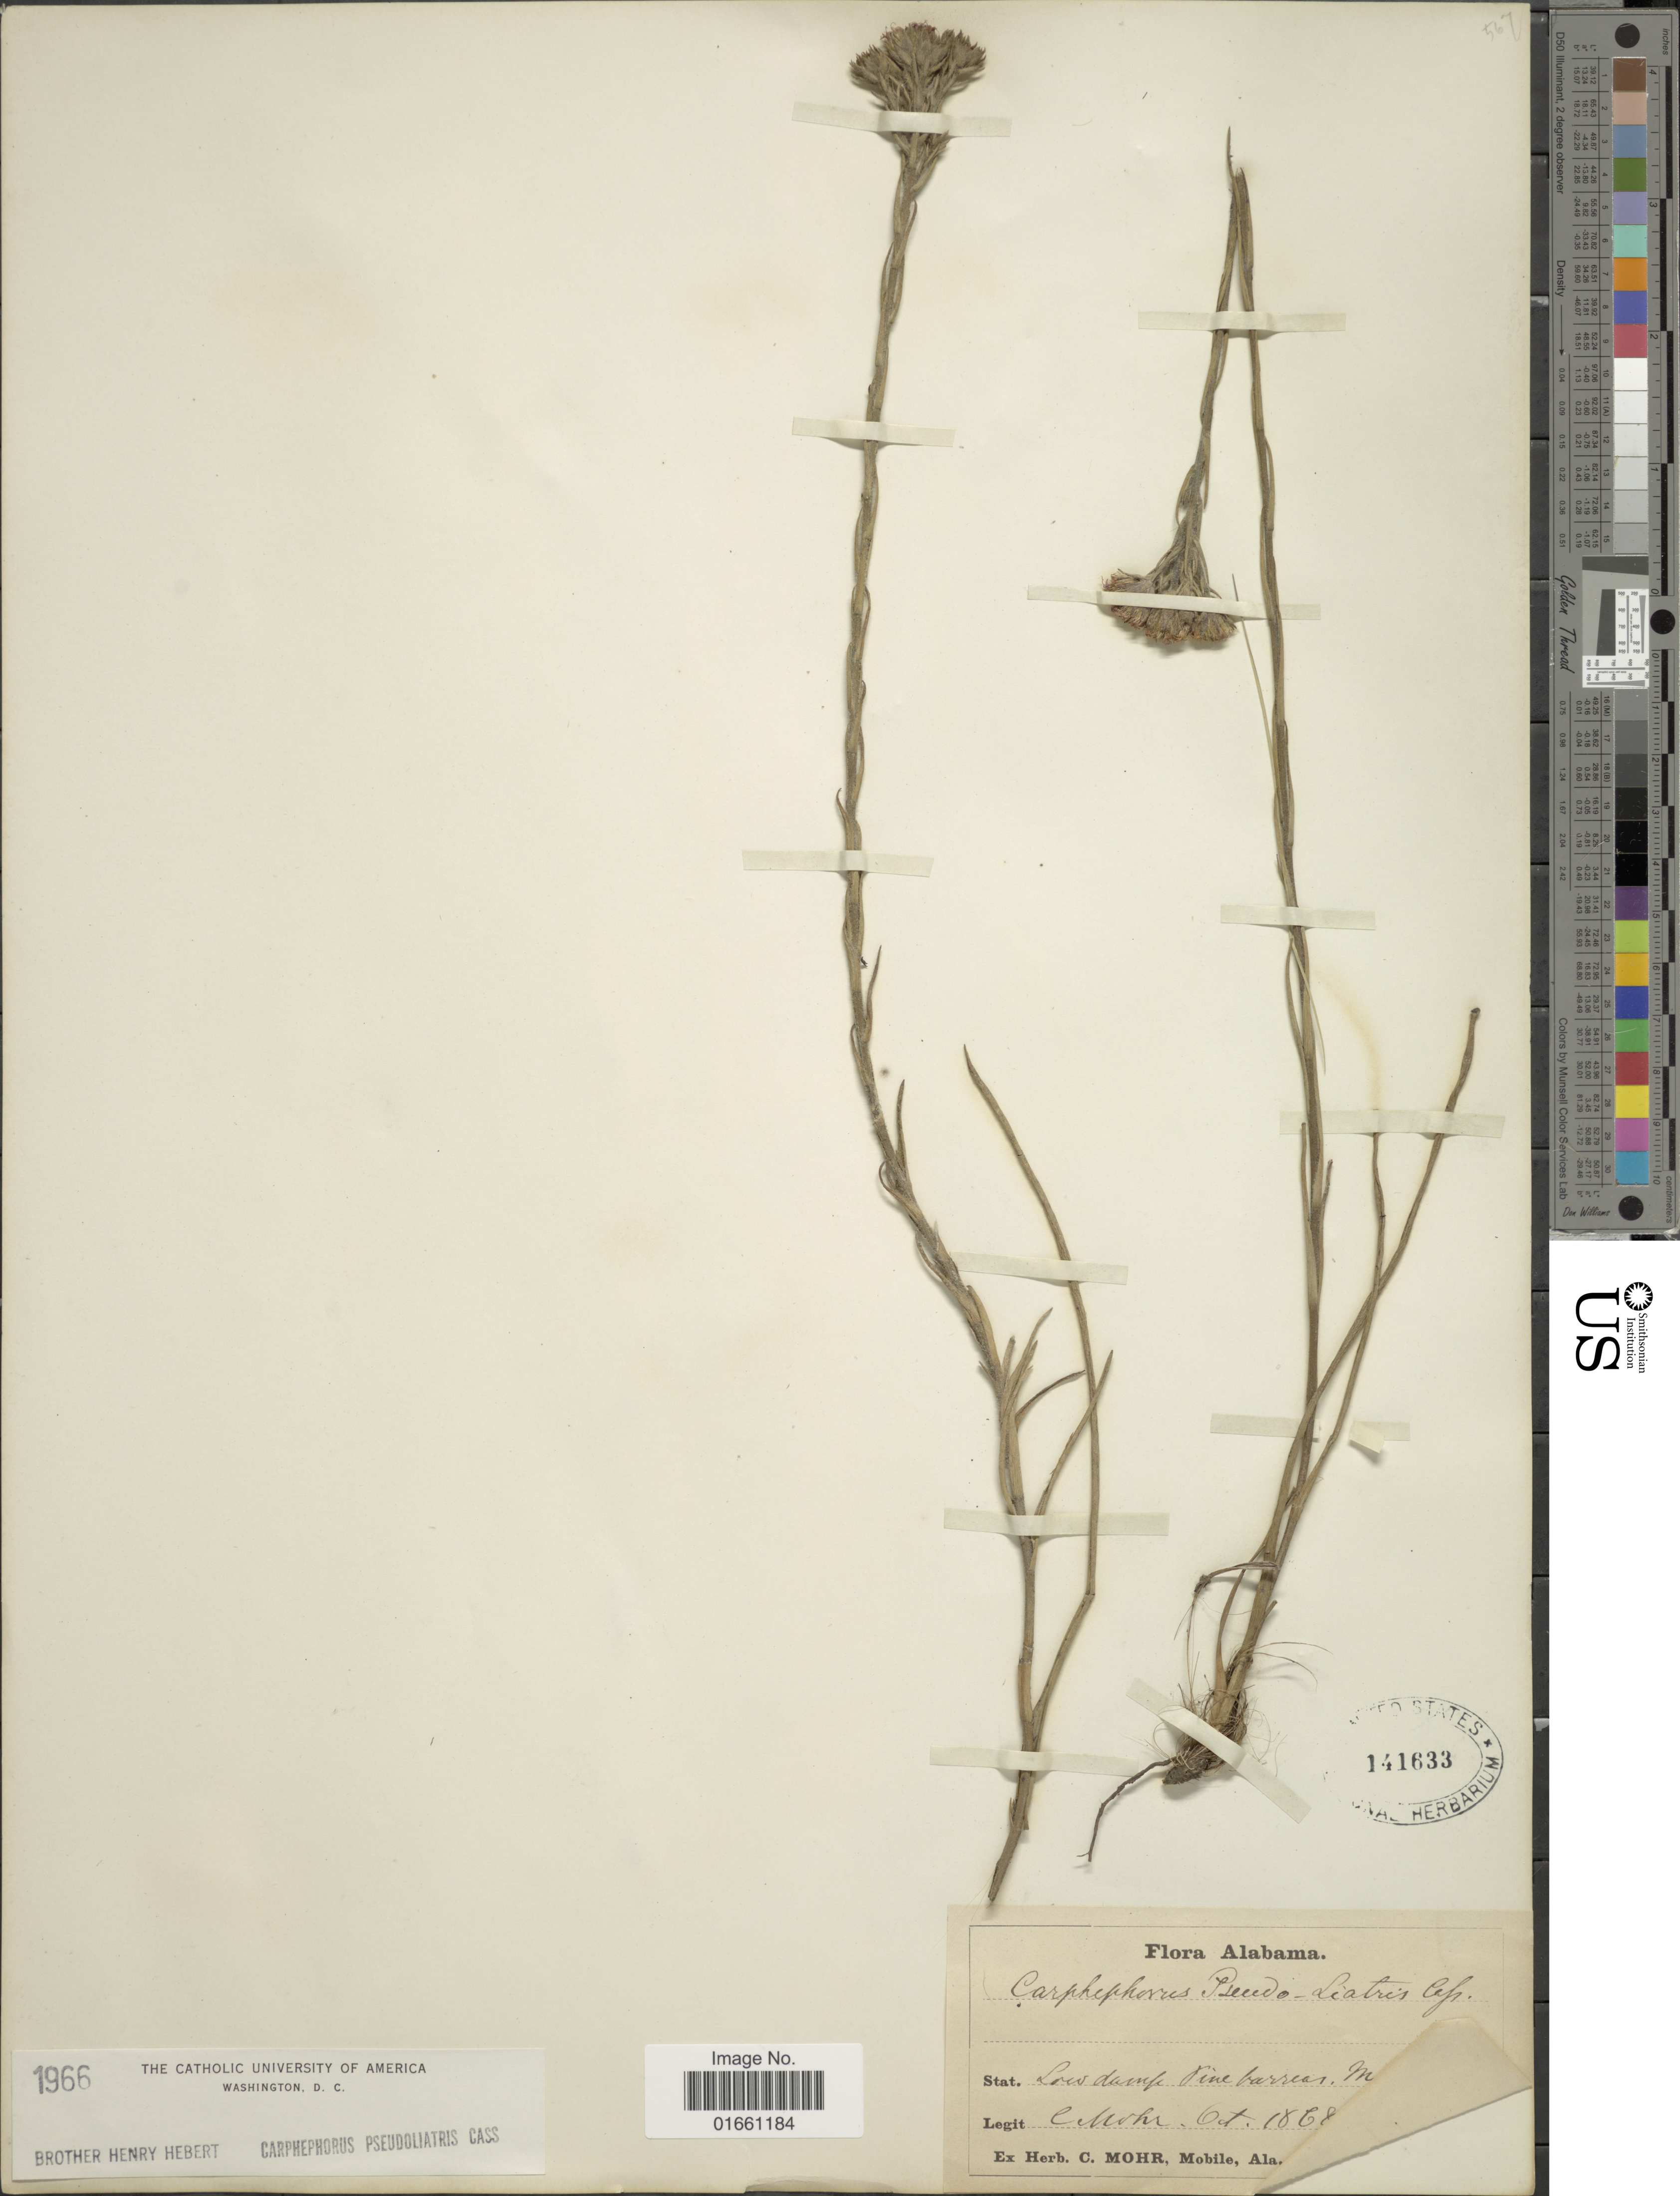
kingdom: Plantae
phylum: Tracheophyta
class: Magnoliopsida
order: Asterales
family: Asteraceae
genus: Carphephorus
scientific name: Carphephorus pseudoliatris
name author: Cass.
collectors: C. T. Mohr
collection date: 1968-10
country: United States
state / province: Alabama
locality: Low damp Pine barrens, [illegible text]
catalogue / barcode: US 141633